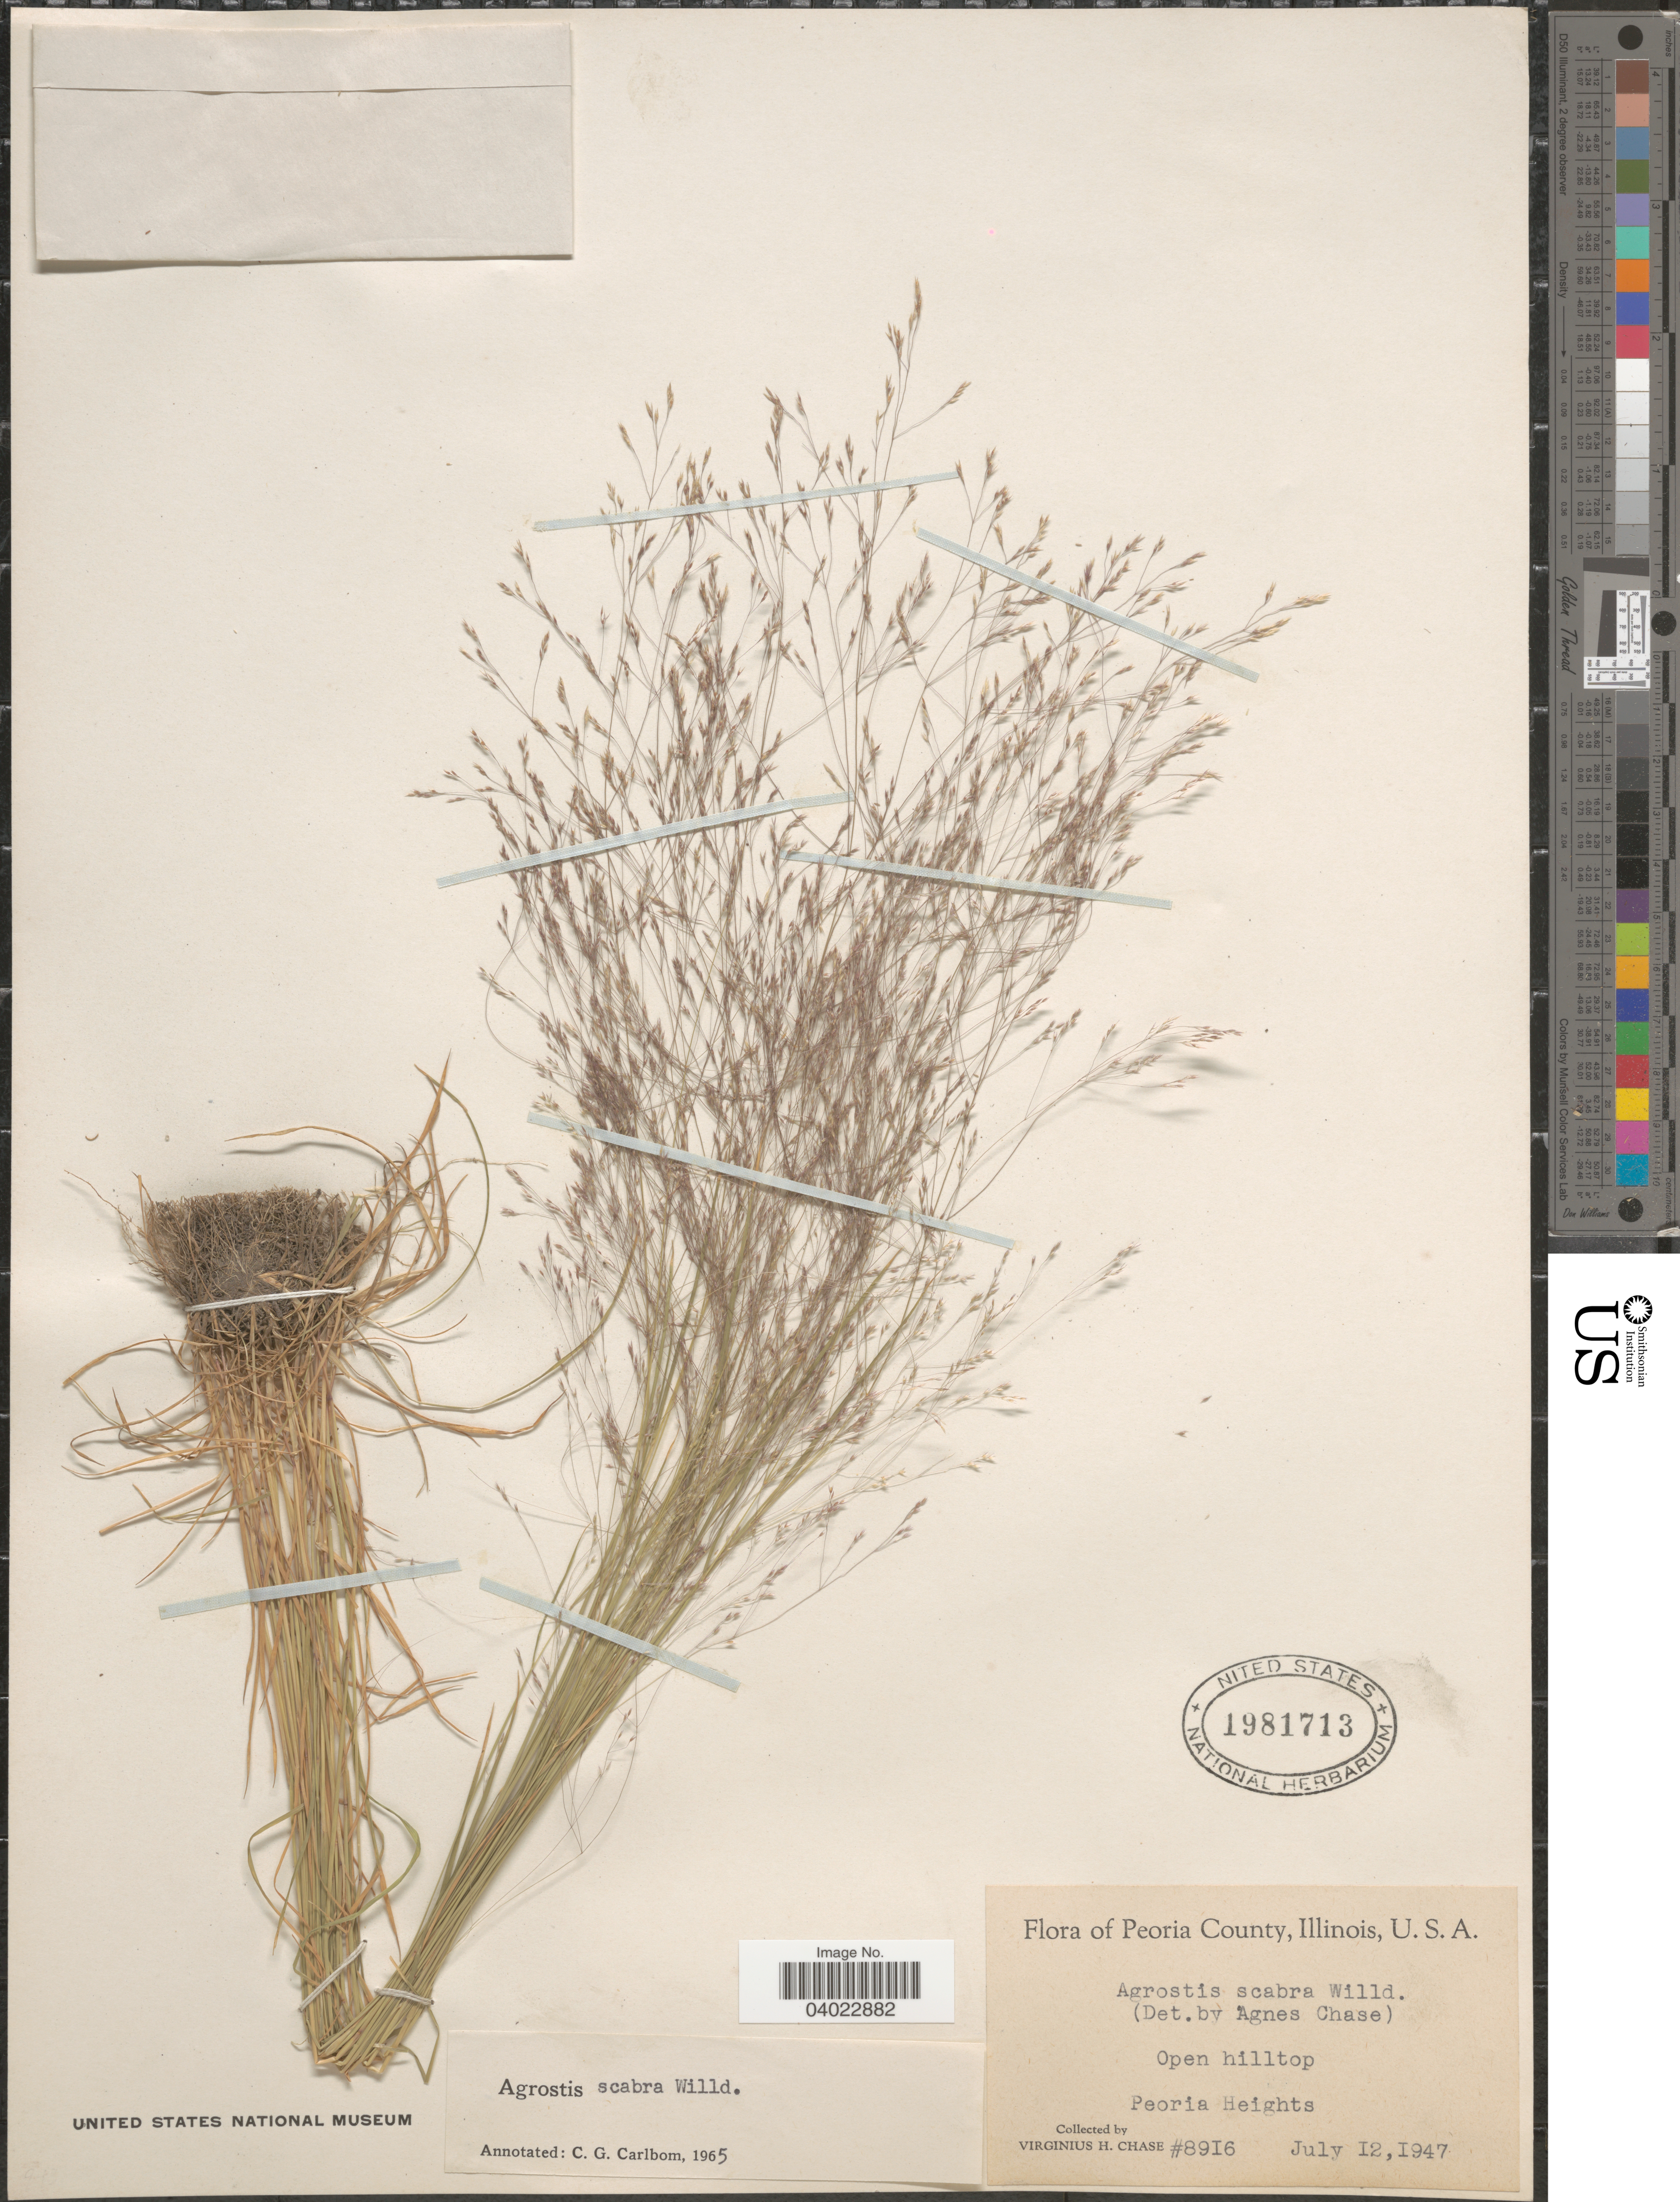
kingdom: Plantae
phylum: Tracheophyta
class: Liliopsida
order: Poales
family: Poaceae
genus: Agrostis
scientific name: Agrostis scabra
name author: Willd.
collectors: V. H. Chase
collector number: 8916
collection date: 1947-07-12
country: United States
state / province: Illinois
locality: Peoria County. Peoria Heights.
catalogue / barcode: US 1981713